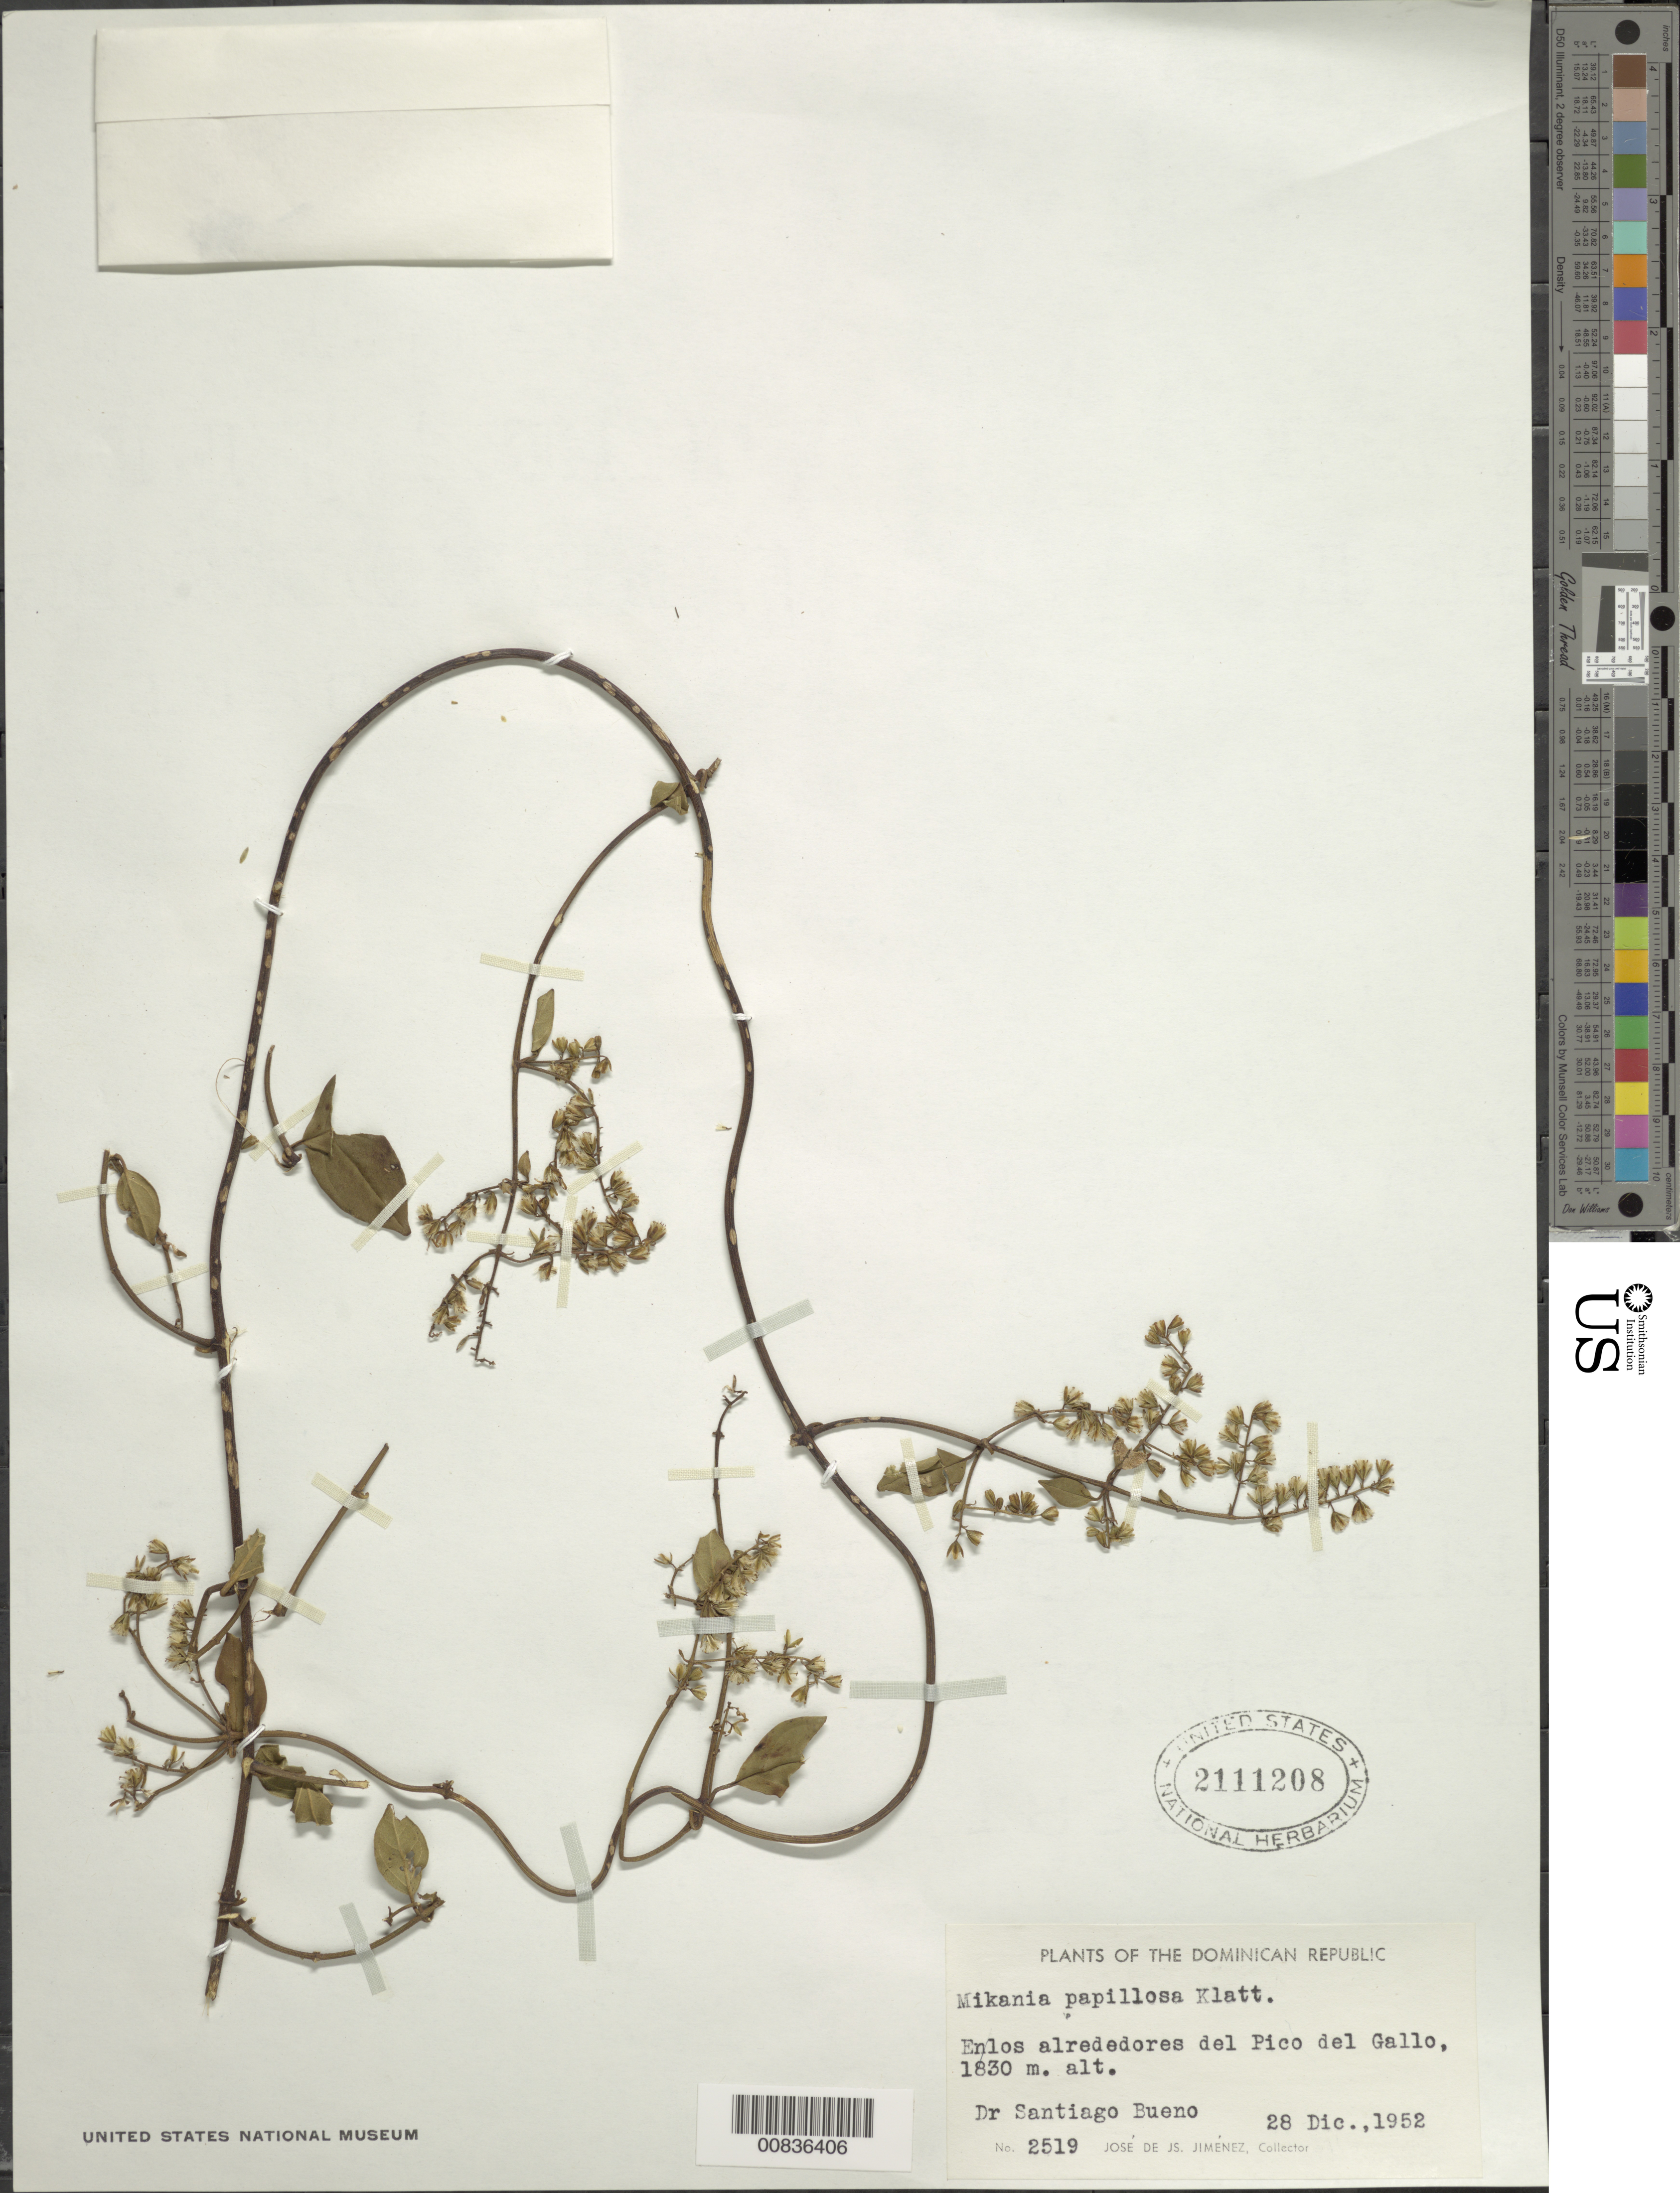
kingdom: Plantae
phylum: Tracheophyta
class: Magnoliopsida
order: Asterales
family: Asteraceae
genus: Mikania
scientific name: Mikania papillosa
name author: Klatt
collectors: J. J. Jiménez Almonte & S. Bueno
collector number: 2519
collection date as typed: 28 Dec 1952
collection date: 1952-12-28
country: Dominican Republic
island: Hispaniola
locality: En los alrededores del Pico del Gallo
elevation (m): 1830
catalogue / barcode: US 2111208